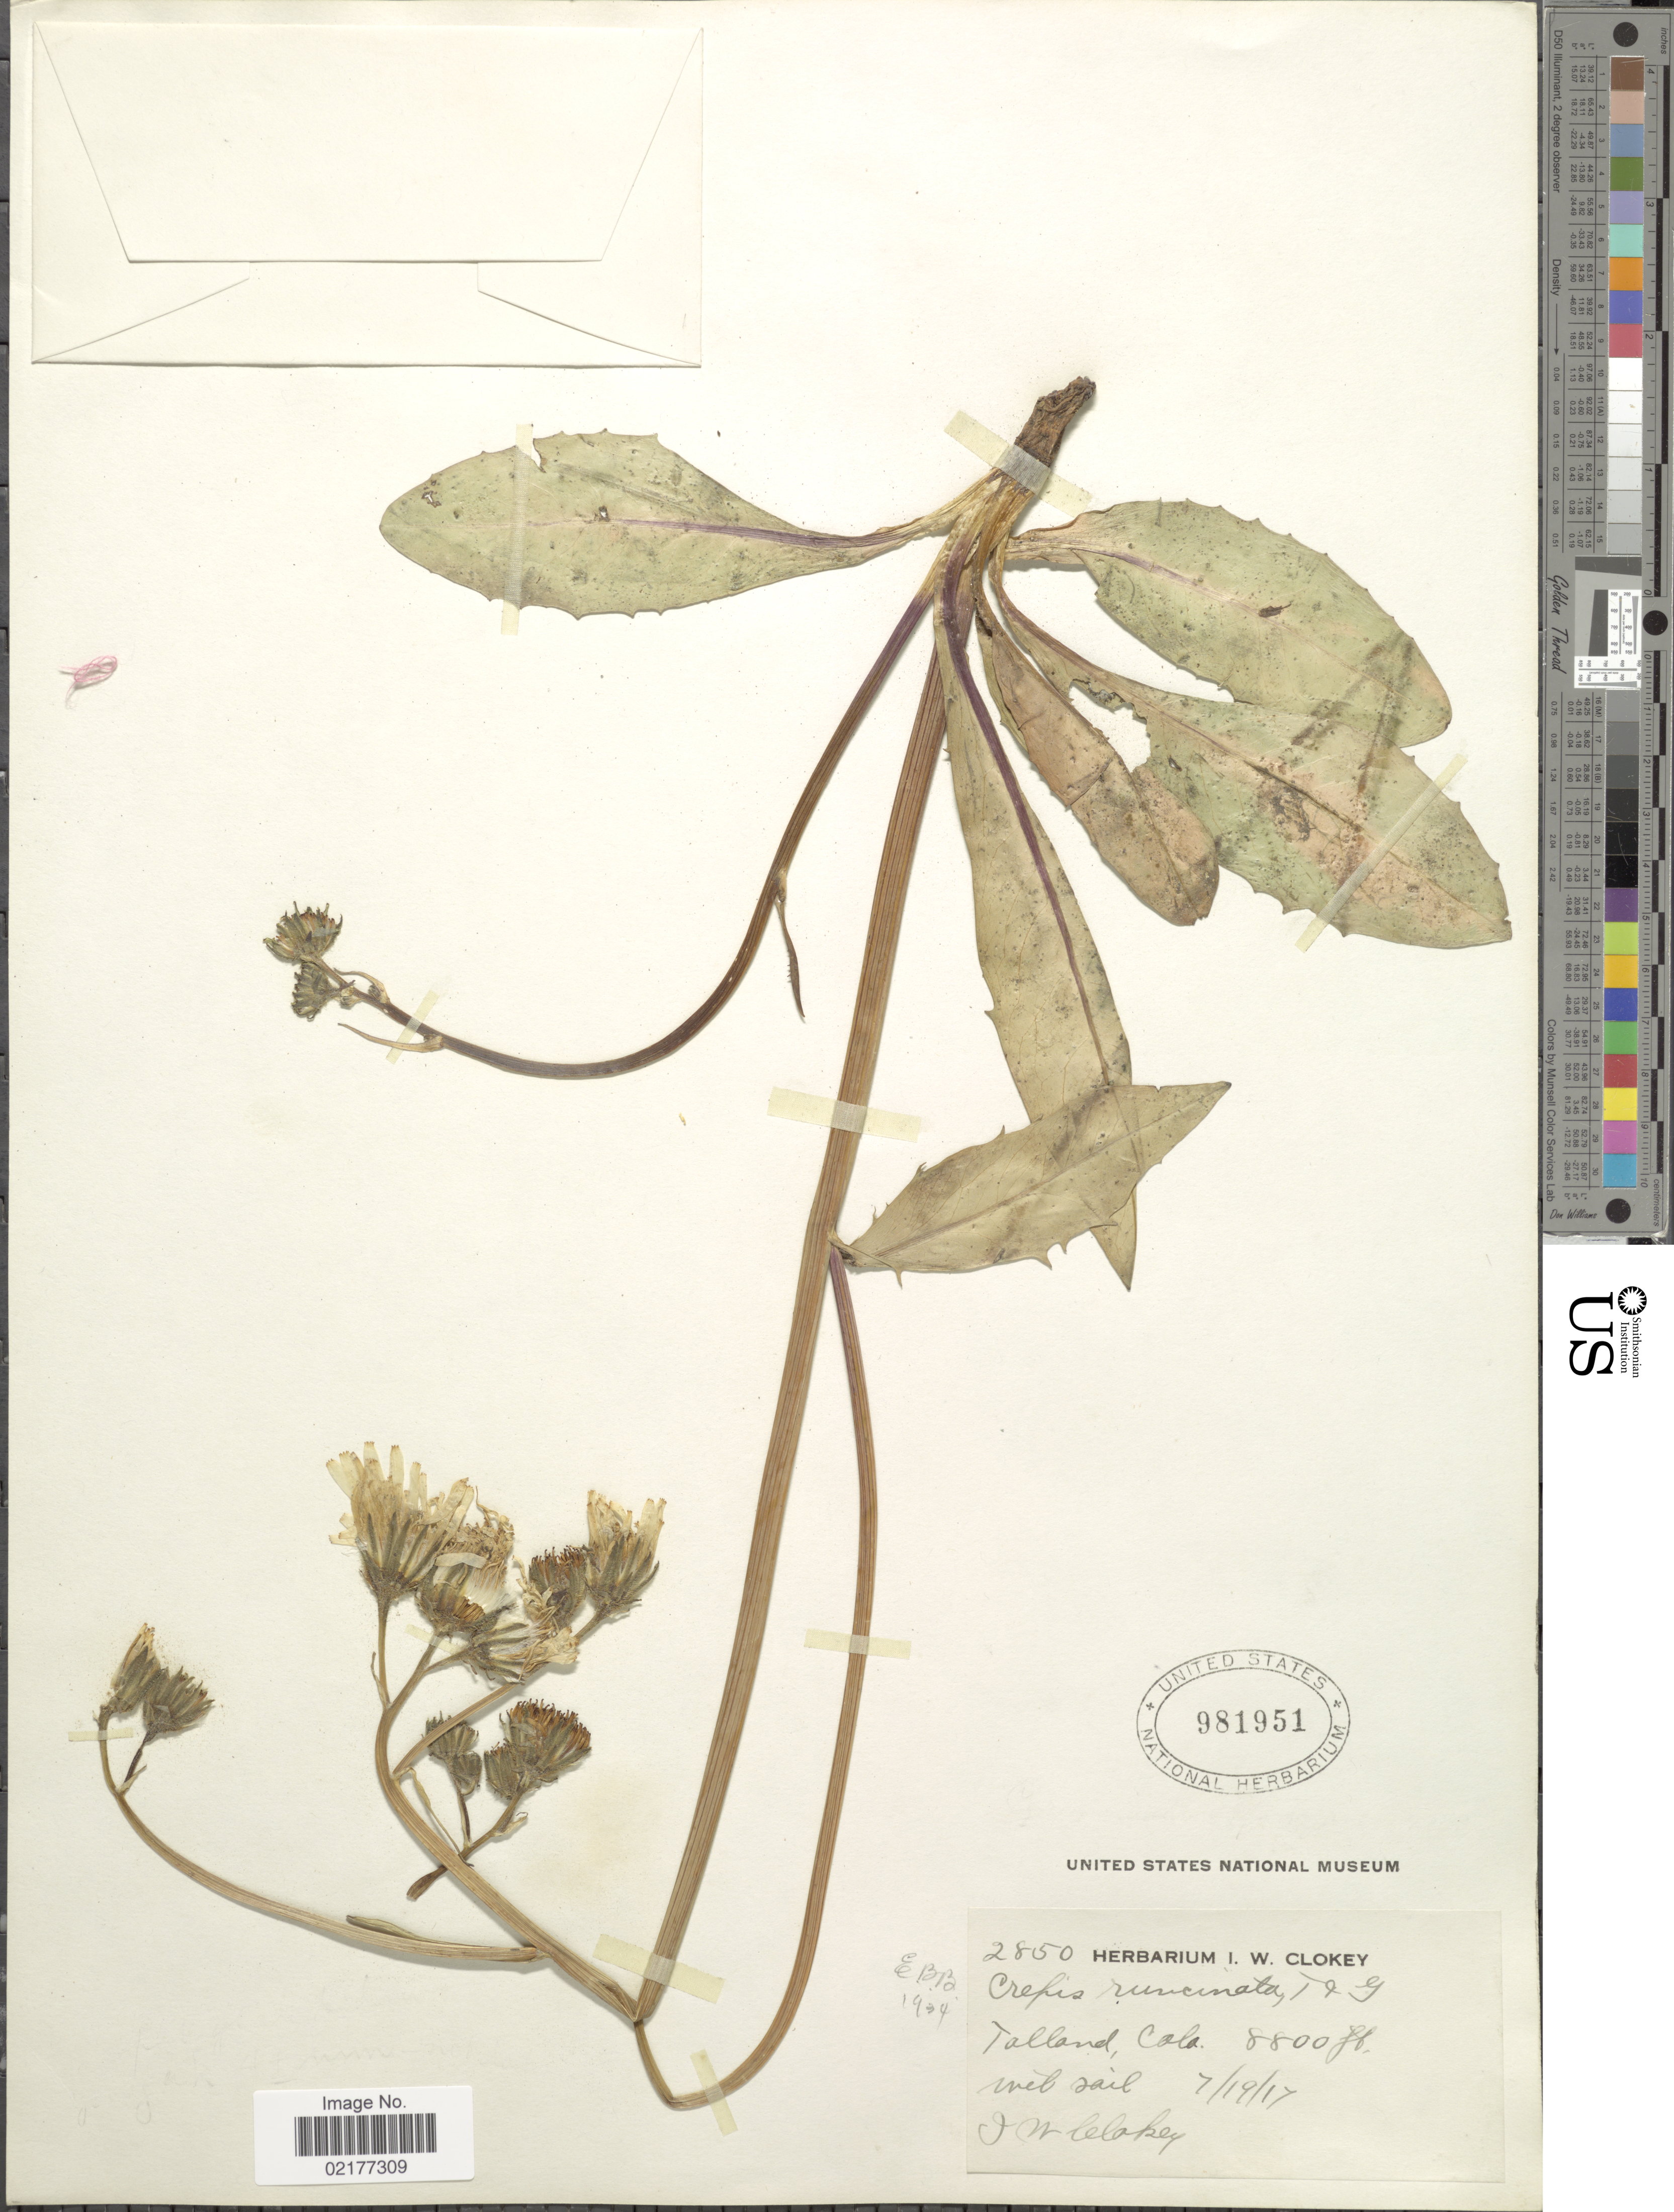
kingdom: Plantae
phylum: Tracheophyta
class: Magnoliopsida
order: Asterales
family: Asteraceae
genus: Crepis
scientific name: Crepis runcinata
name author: Torr. & A. Gray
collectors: I. W. Clokey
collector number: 2850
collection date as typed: Transcribed d/m/y: 19/7/17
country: United States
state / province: Colorado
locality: Talland, Colo.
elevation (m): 2682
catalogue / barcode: US 981951